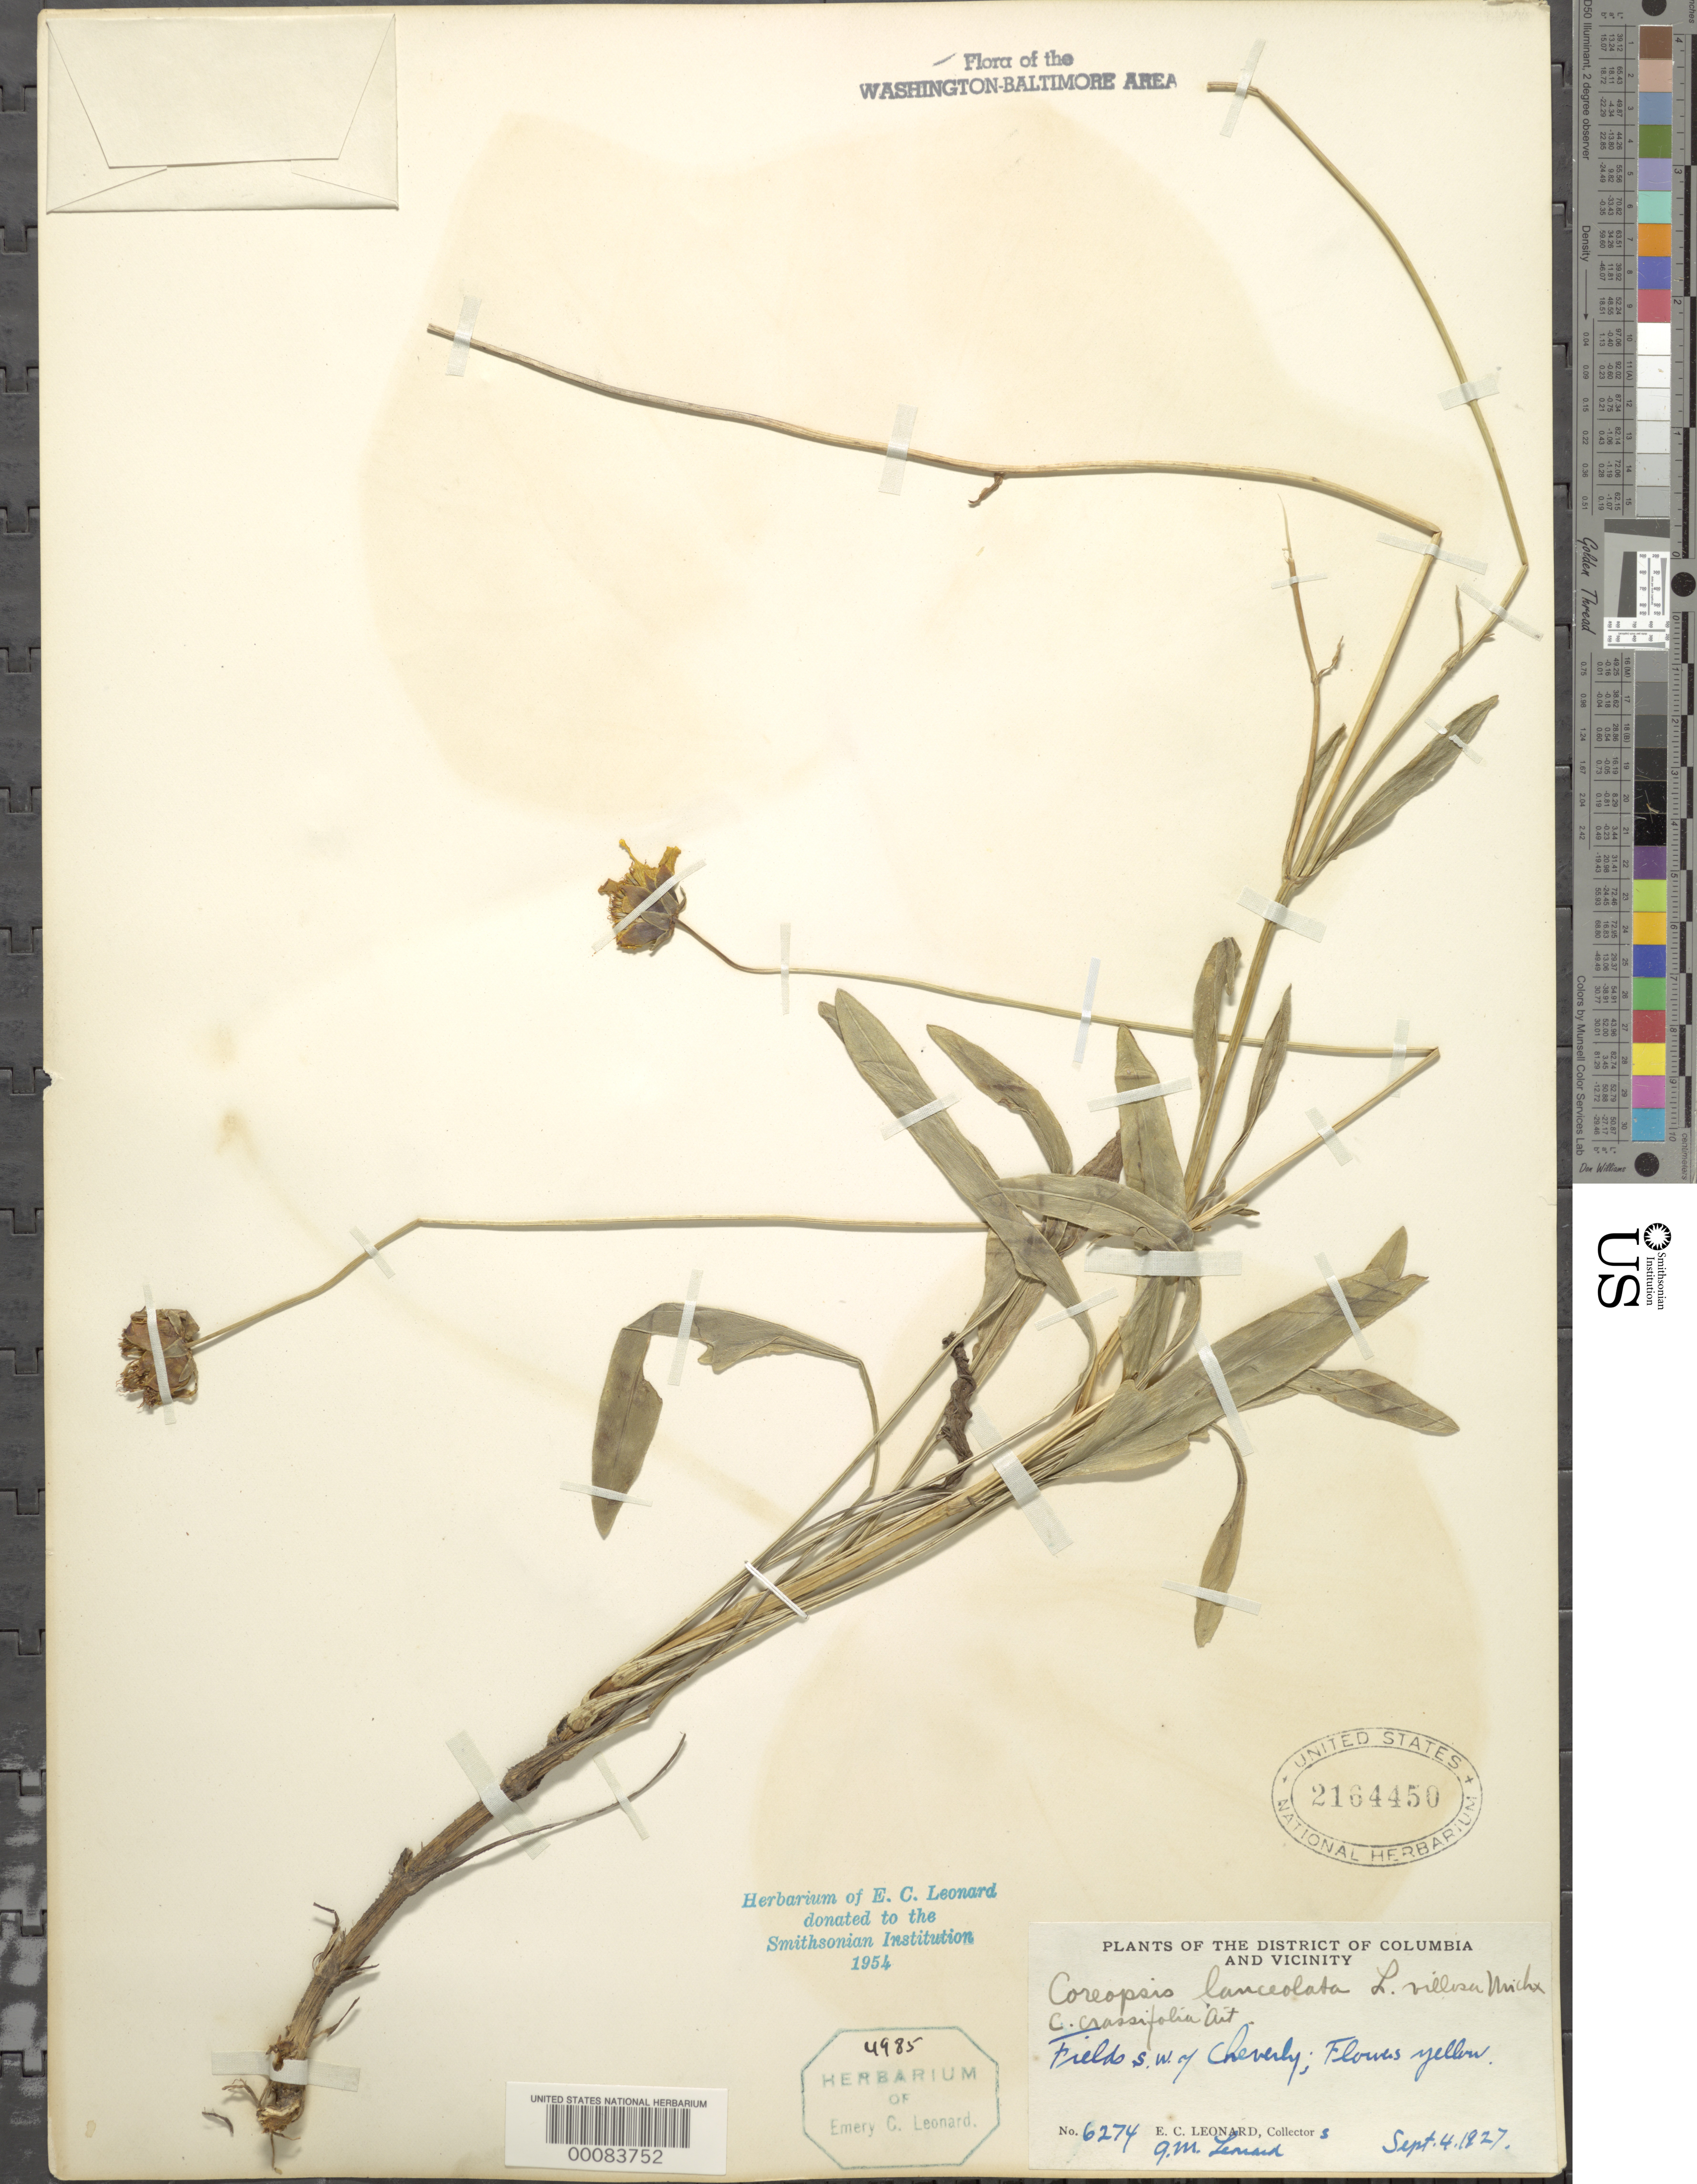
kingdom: Plantae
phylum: Tracheophyta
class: Magnoliopsida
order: Asterales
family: Asteraceae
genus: Coreopsis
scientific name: Coreopsis lanceolata var. villosa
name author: Michx.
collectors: E. C. Leonard & G. M. Leonard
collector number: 6274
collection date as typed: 04 Sep 1927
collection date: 1927-09-04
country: United States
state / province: Maryland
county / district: Prince George's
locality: SW of Cheverley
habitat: Field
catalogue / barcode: US 2164450